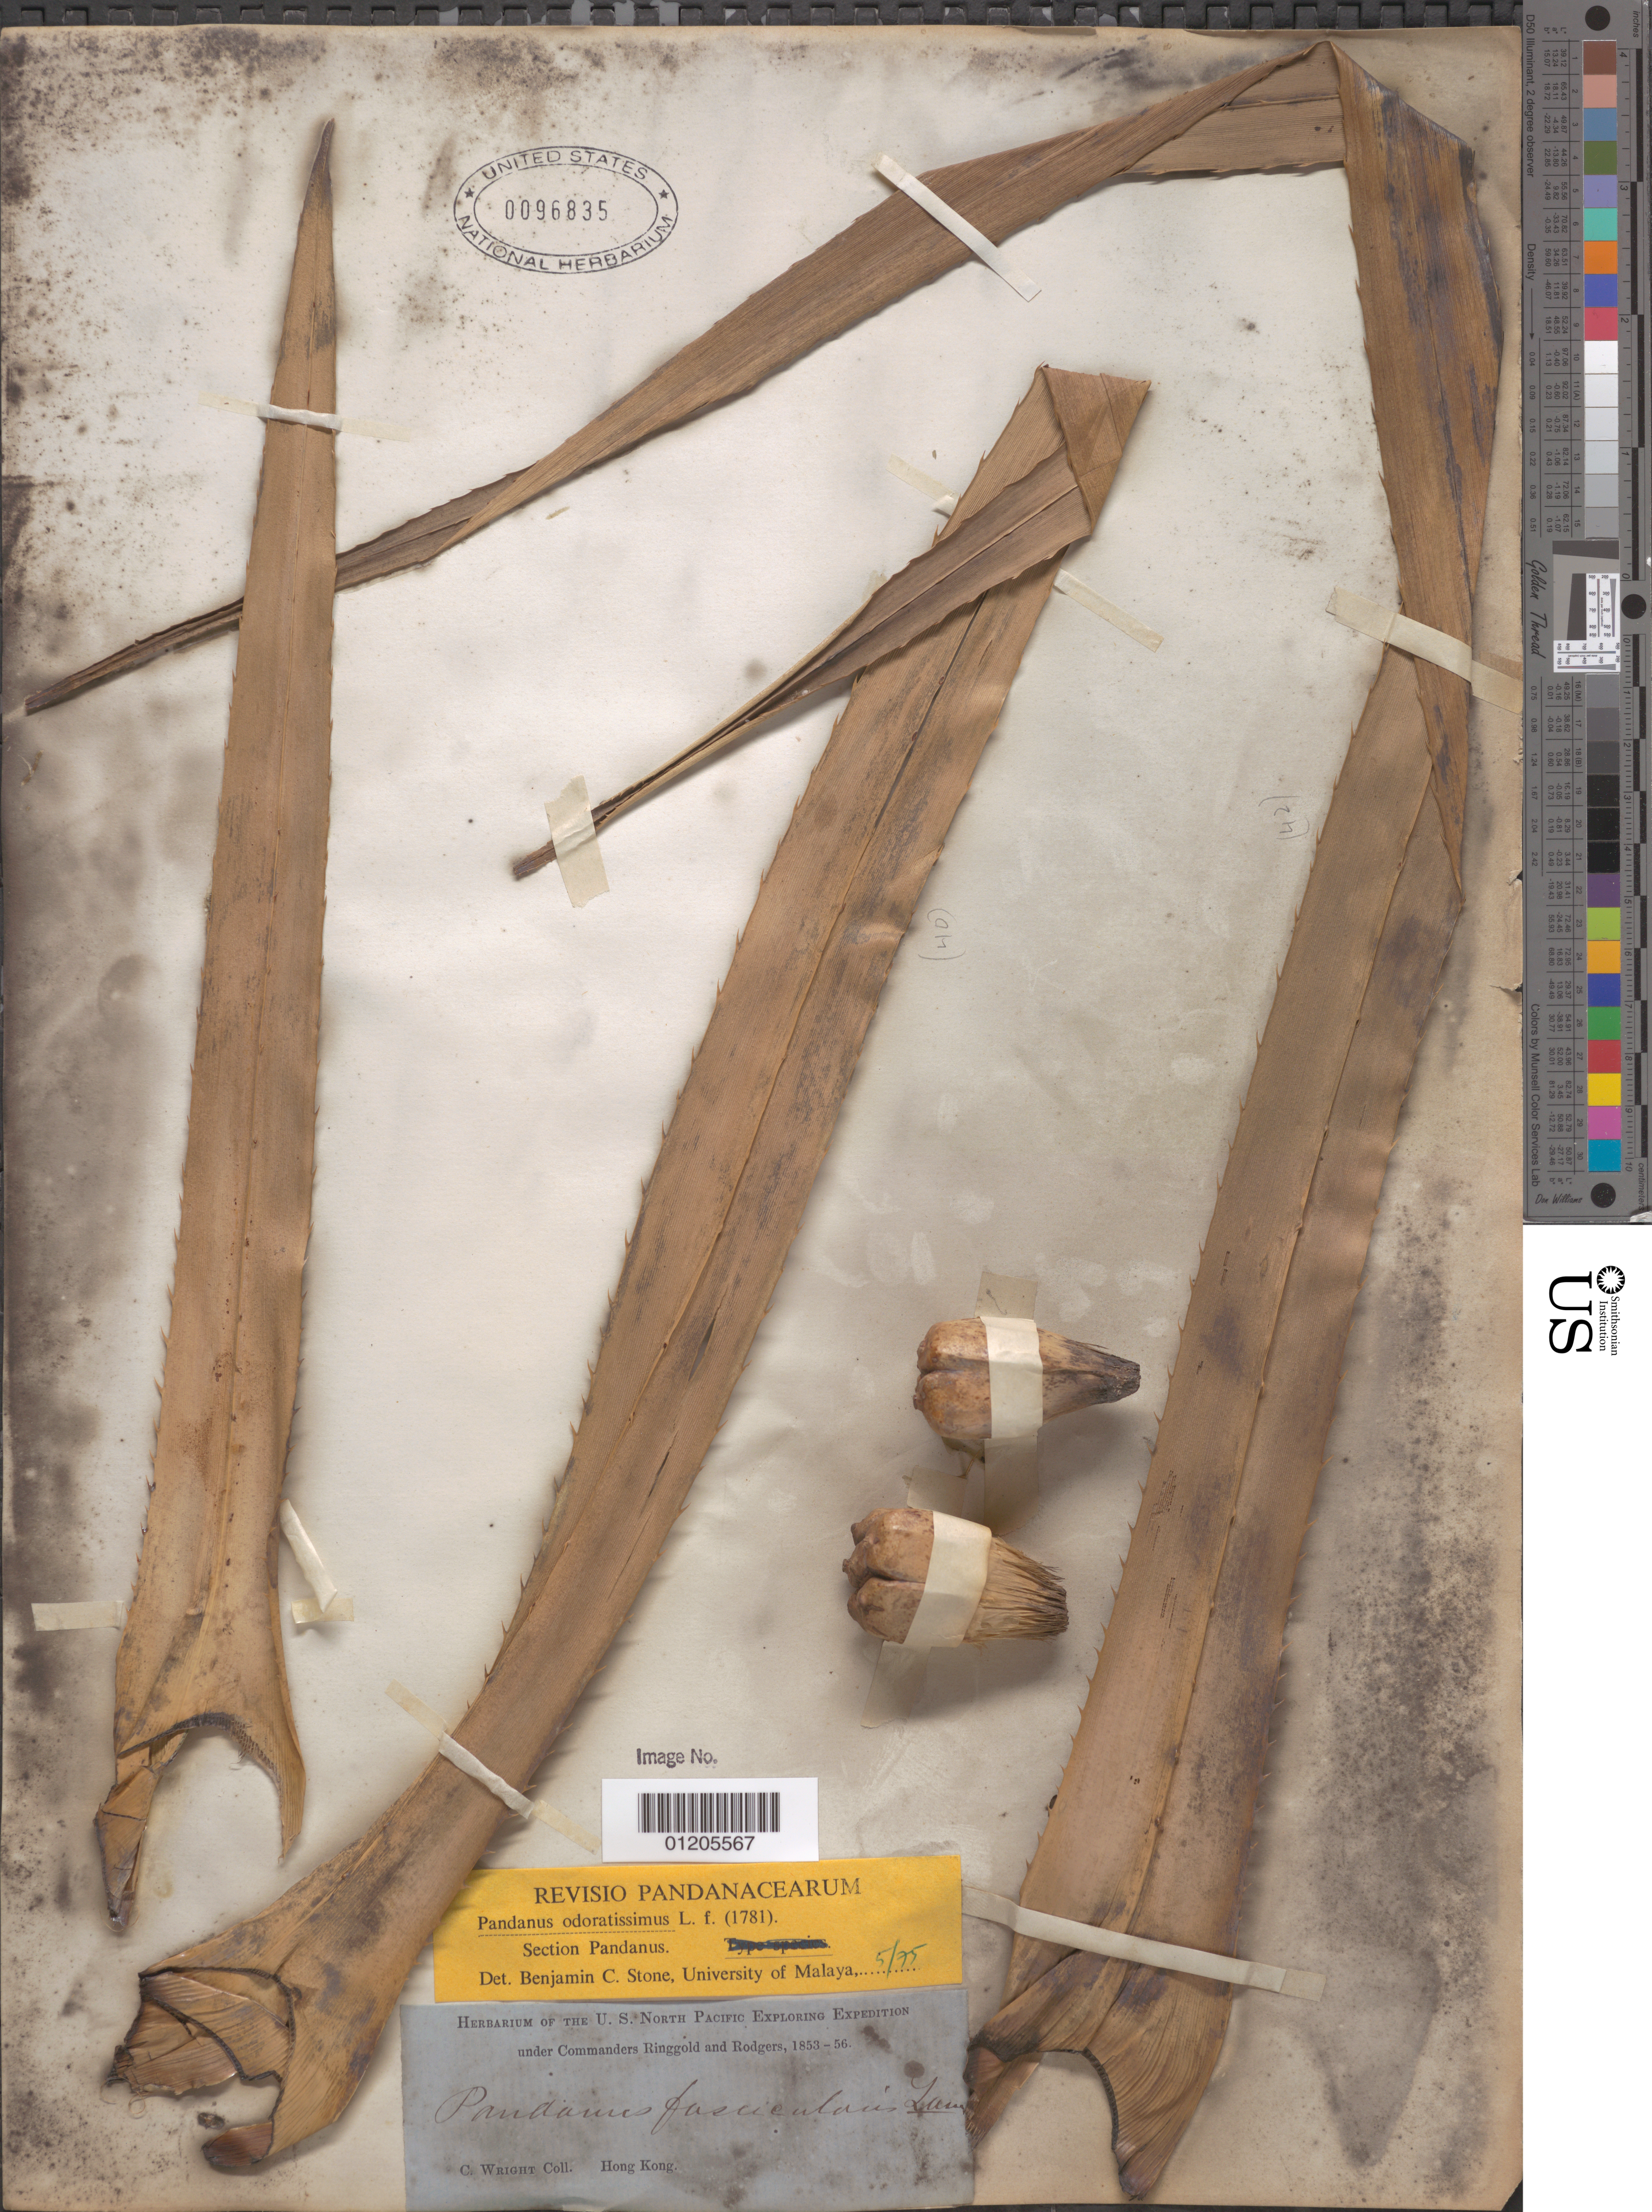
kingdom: Plantae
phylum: Tracheophyta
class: Liliopsida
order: Pandanales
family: Pandanaceae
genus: Pandanus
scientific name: Pandanus odoratissimus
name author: L. f.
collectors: C. Wright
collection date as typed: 1853 to -- -- 1856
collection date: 1853/1856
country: China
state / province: Hong Kong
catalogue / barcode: US 96835